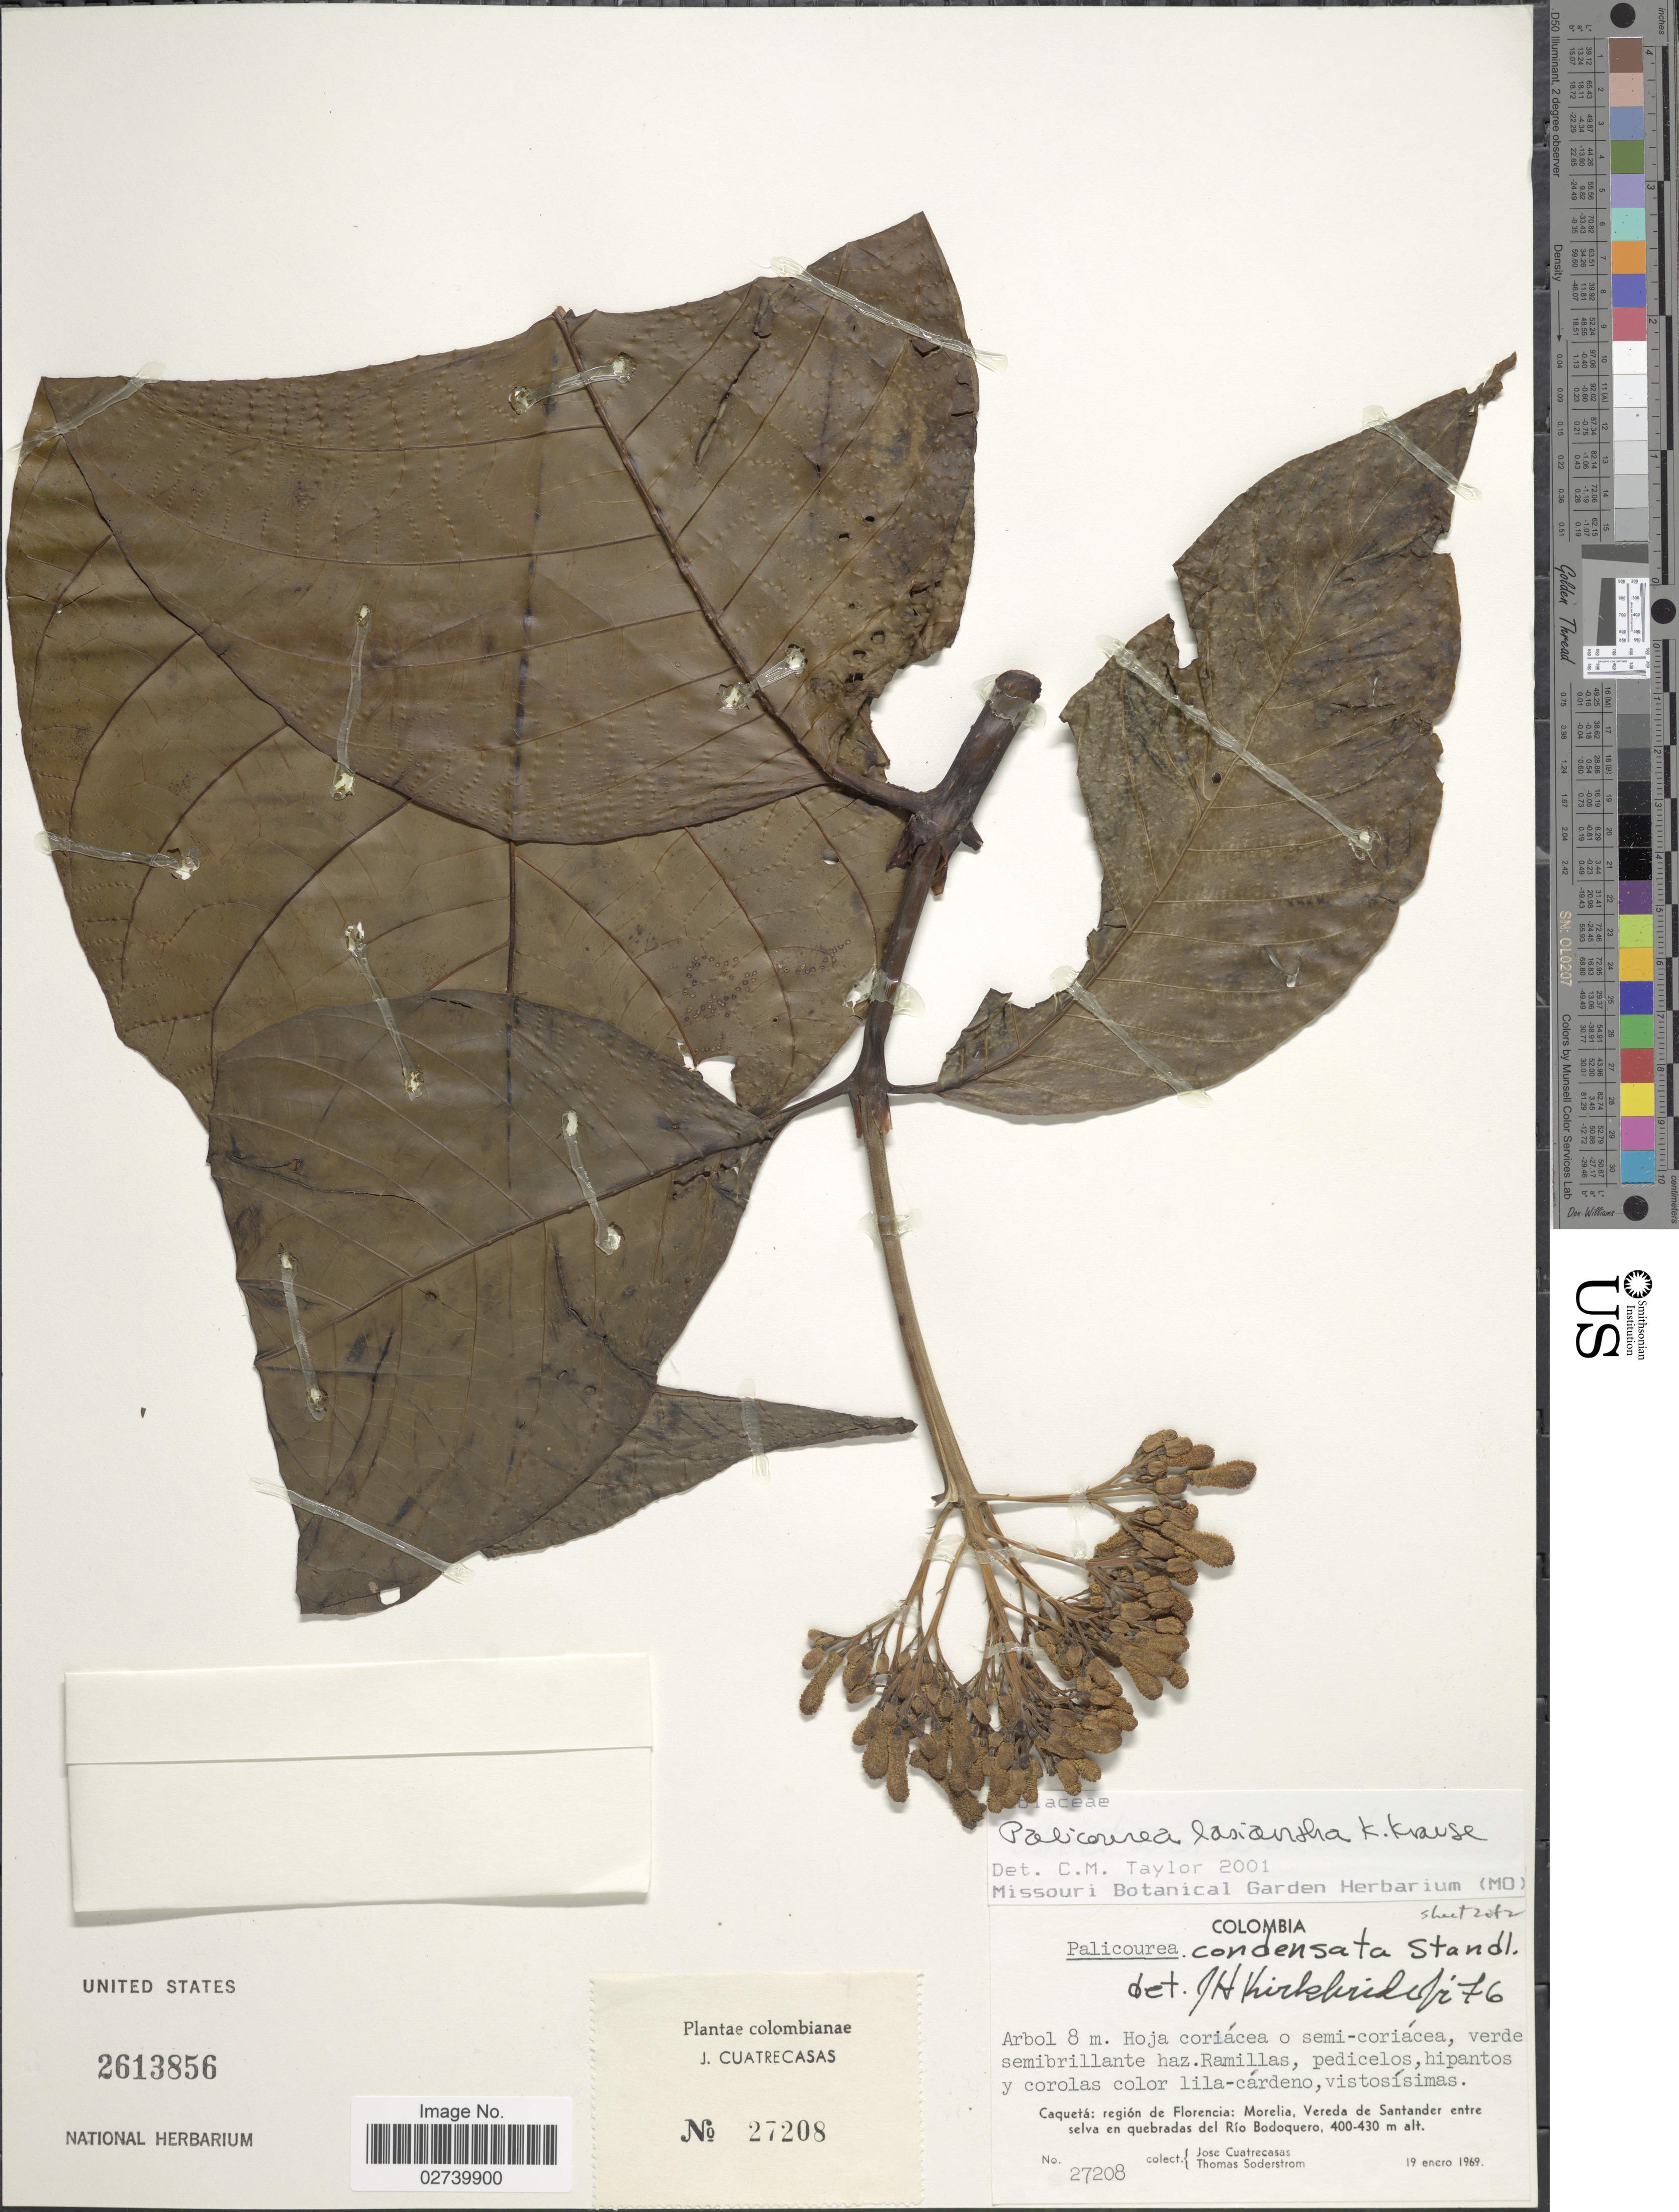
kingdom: Plantae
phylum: Tracheophyta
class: Magnoliopsida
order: Gentianales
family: Rubiaceae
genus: Palicourea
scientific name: Palicourea lasiantha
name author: Krause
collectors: J. Cuatrecasas & T. R. Soderstrom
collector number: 27208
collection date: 1969-01-19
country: Colombia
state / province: Caquetá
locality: Región de Florencia: Morelia, Vereda de Santander entre selva en quebradas del Río Bodoquero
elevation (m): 400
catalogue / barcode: US 2613856